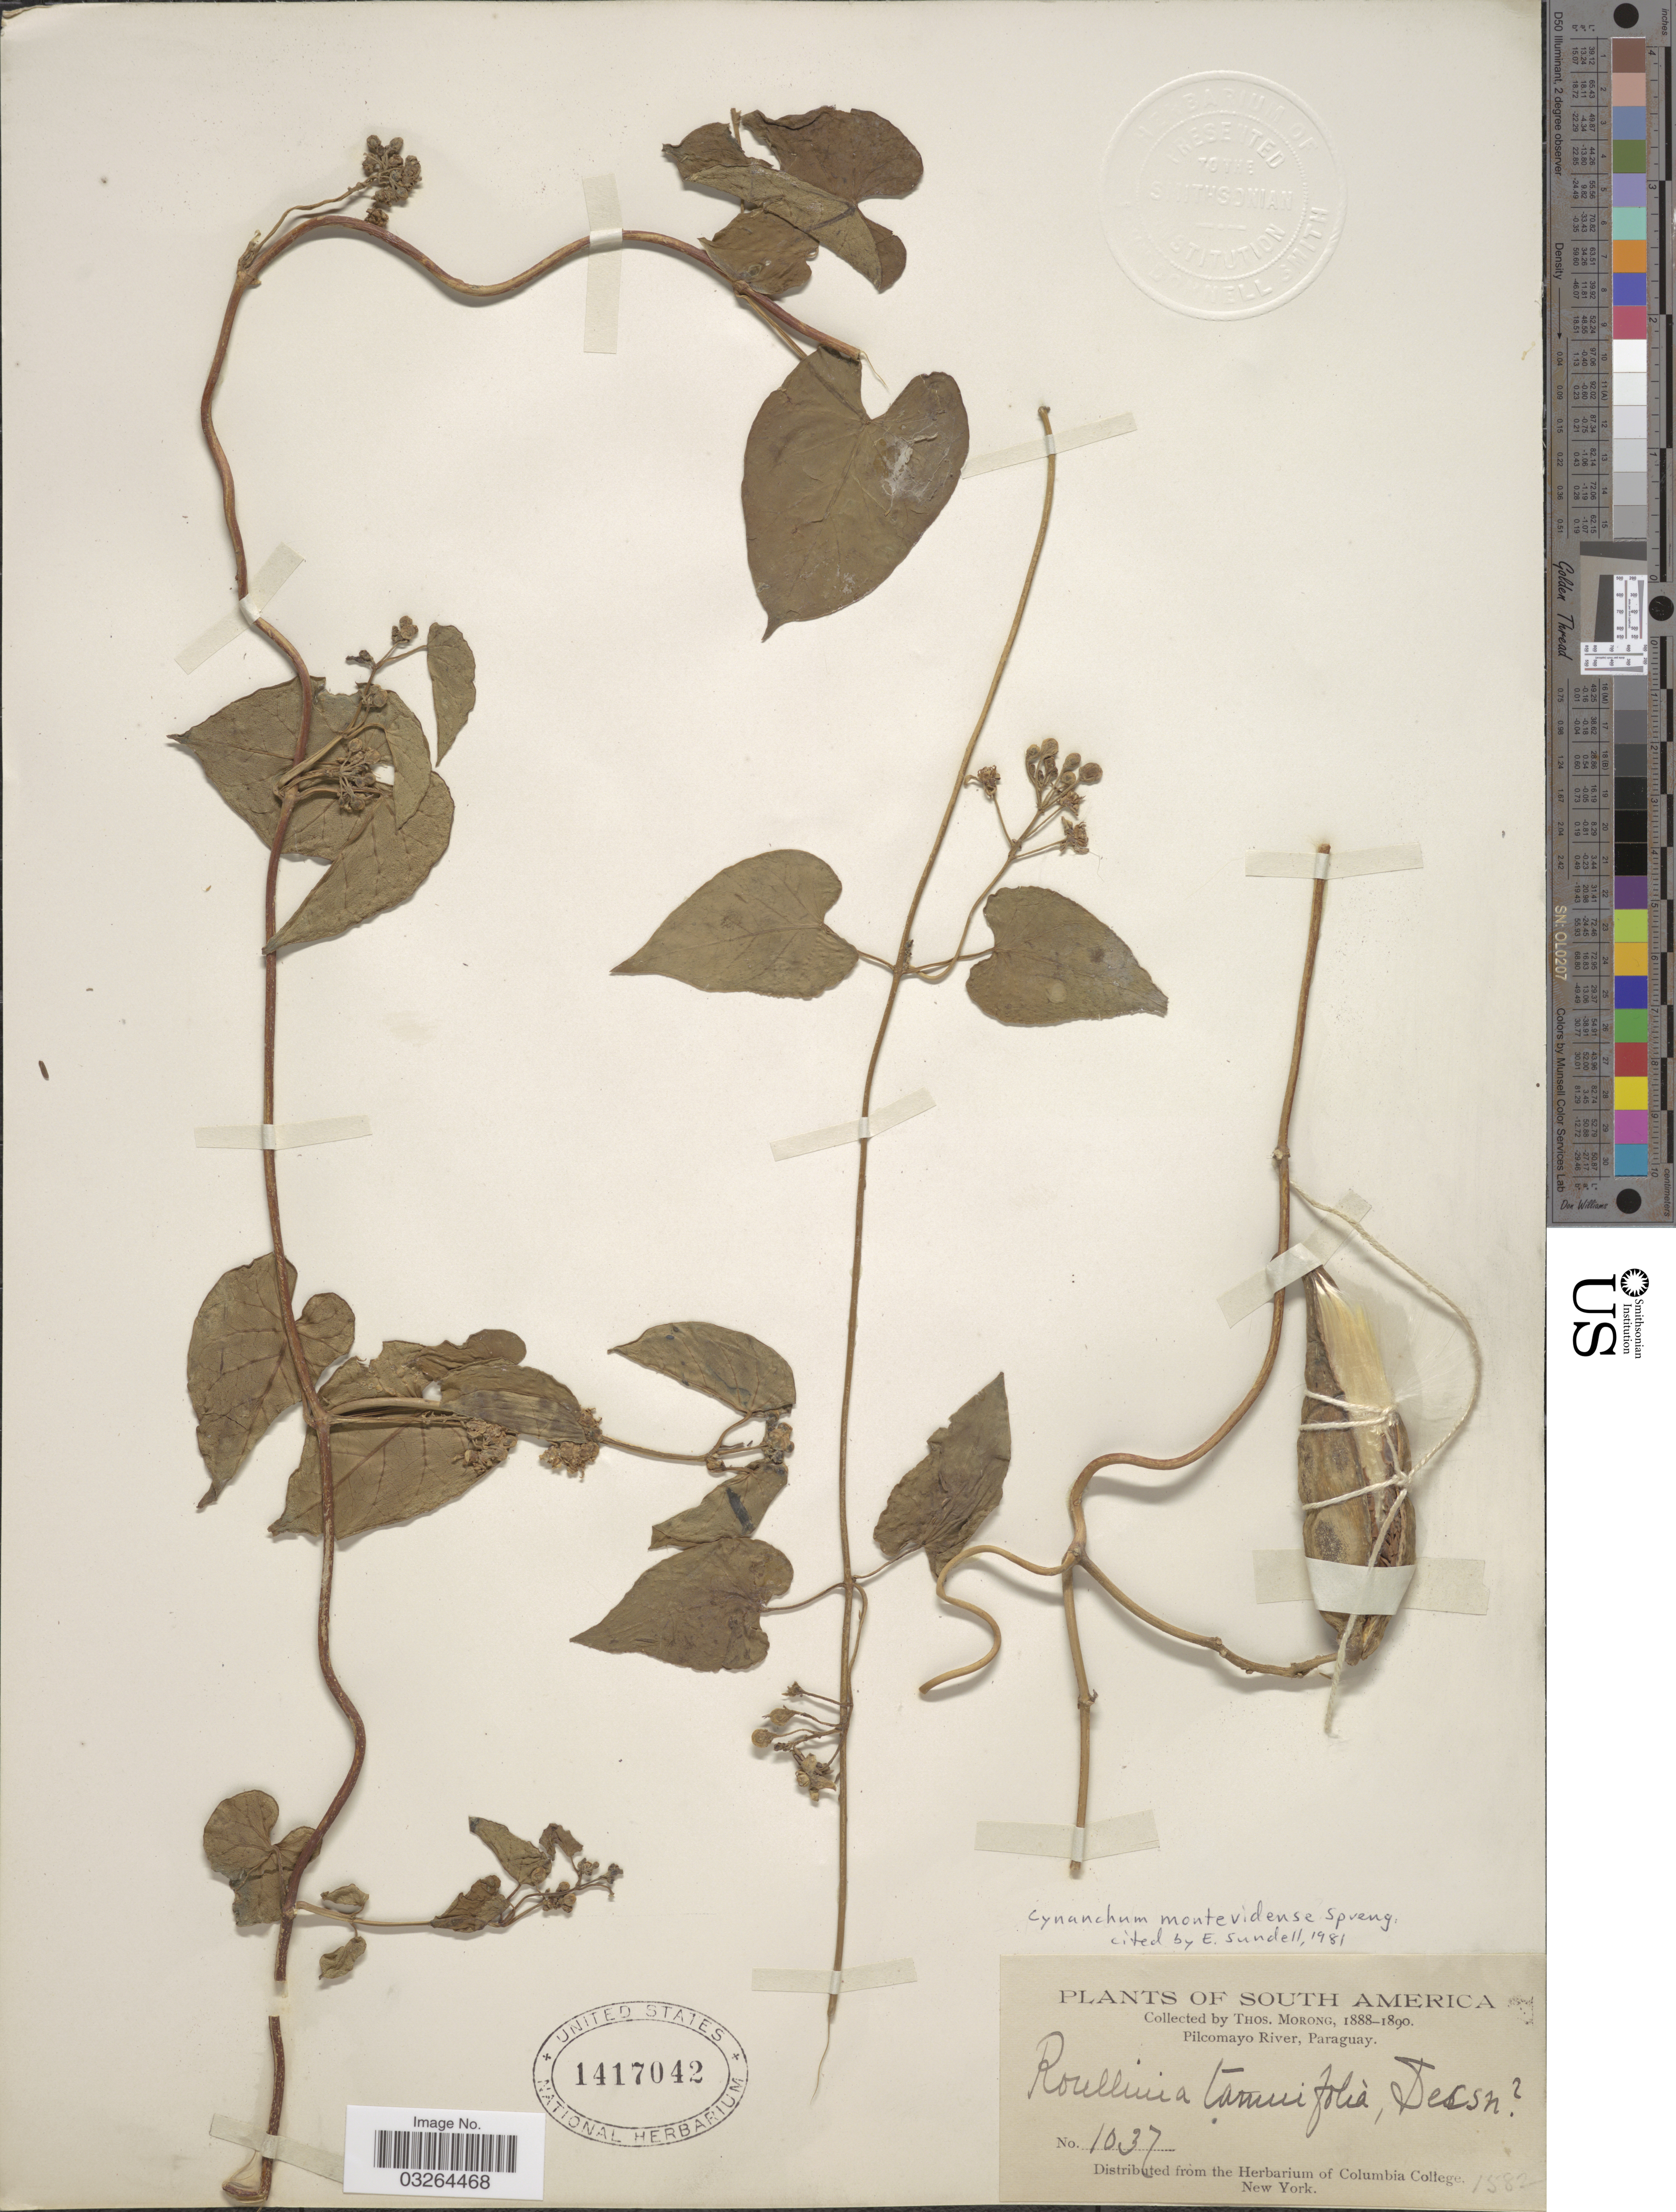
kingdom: Plantae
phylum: Tracheophyta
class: Magnoliopsida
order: Gentianales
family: Apocynaceae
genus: Cynanchum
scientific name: Cynanchum montevidense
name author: Spreng.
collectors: ex herb. T. Morong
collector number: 1037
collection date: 1888/1890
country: Paraguay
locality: Pilcomayo River.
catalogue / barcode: US 1417042